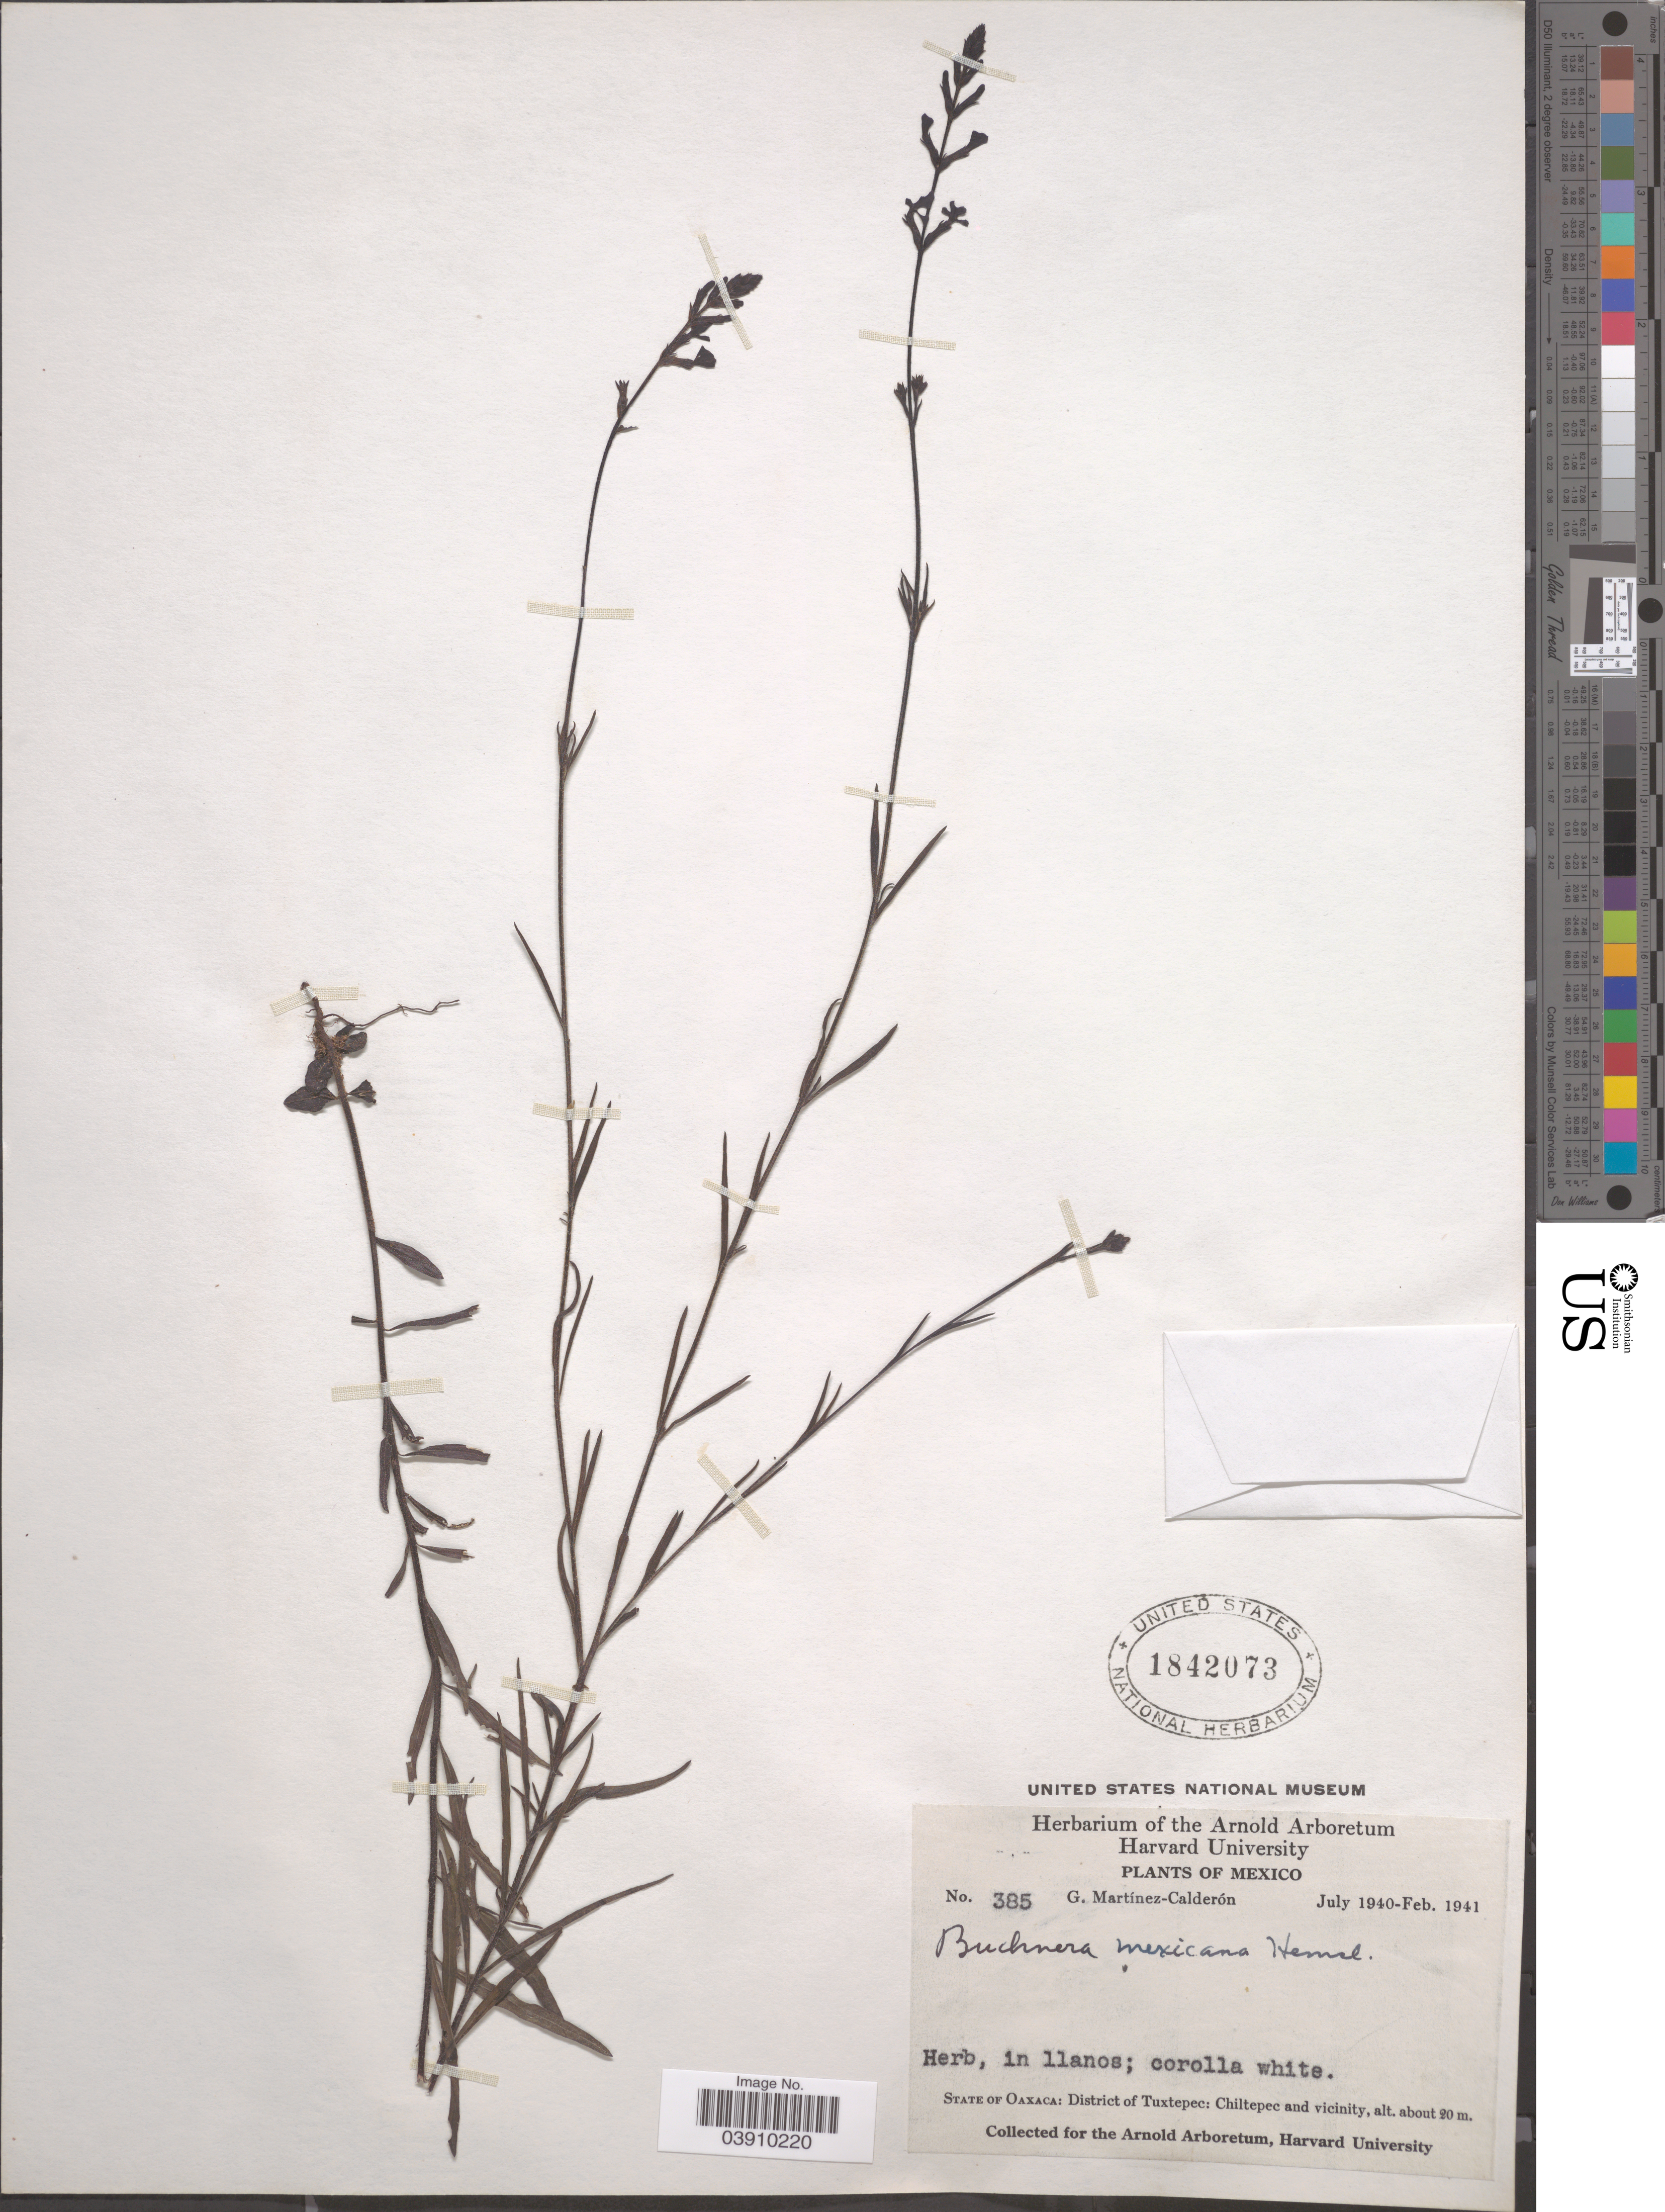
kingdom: Plantae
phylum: Tracheophyta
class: Magnoliopsida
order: Lamiales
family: Orobanchaceae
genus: Buchnera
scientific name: Buchnera pusilla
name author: Kunth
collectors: G. Martínez Calderón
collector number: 385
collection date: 1940-07/1941-02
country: Mexico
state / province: Oaxaca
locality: District of Tuxtepec: Chiltepec and vicinity.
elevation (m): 20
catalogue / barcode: US 1842073